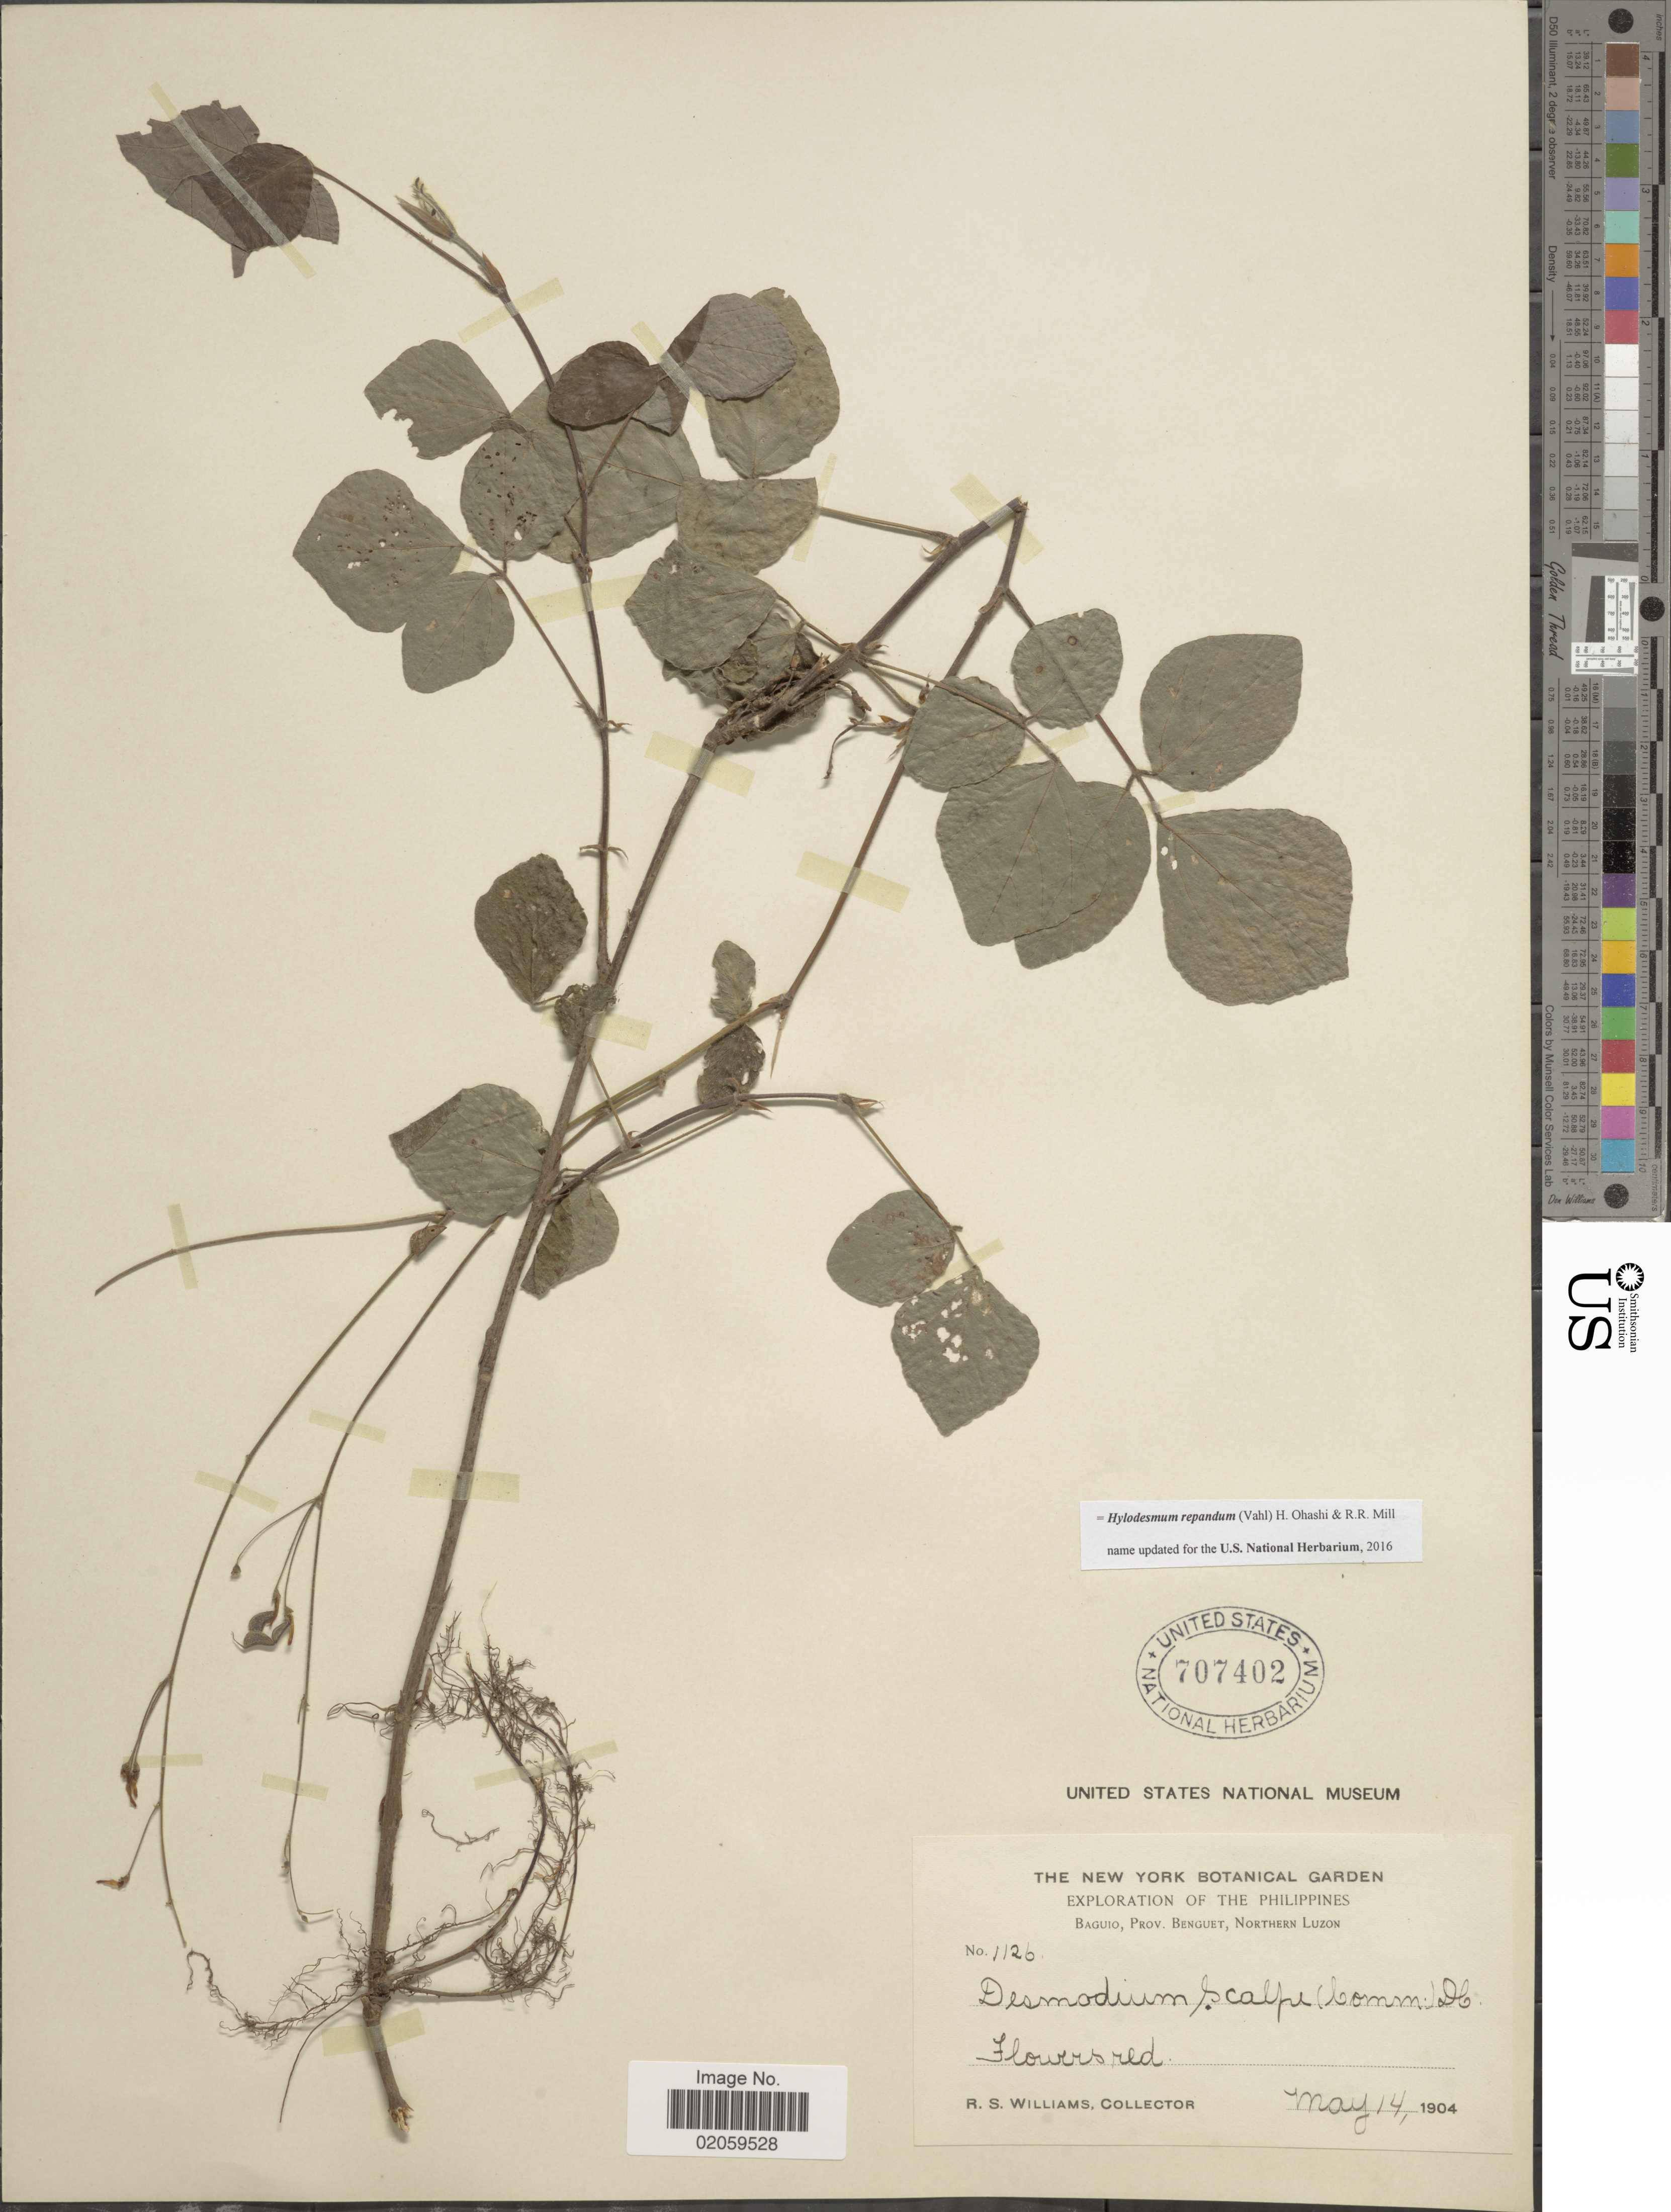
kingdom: Plantae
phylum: Tracheophyta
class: Magnoliopsida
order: Fabales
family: Fabaceae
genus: Hylodesmum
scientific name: Hylodesmum repandum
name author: (Vahl) H. Ohashi & R.R. Mill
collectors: R. S. Williams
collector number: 1126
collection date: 1904-05-14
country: Philippines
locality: Baguio, Prov. Benguet, Northern Luzon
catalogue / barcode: US 707402